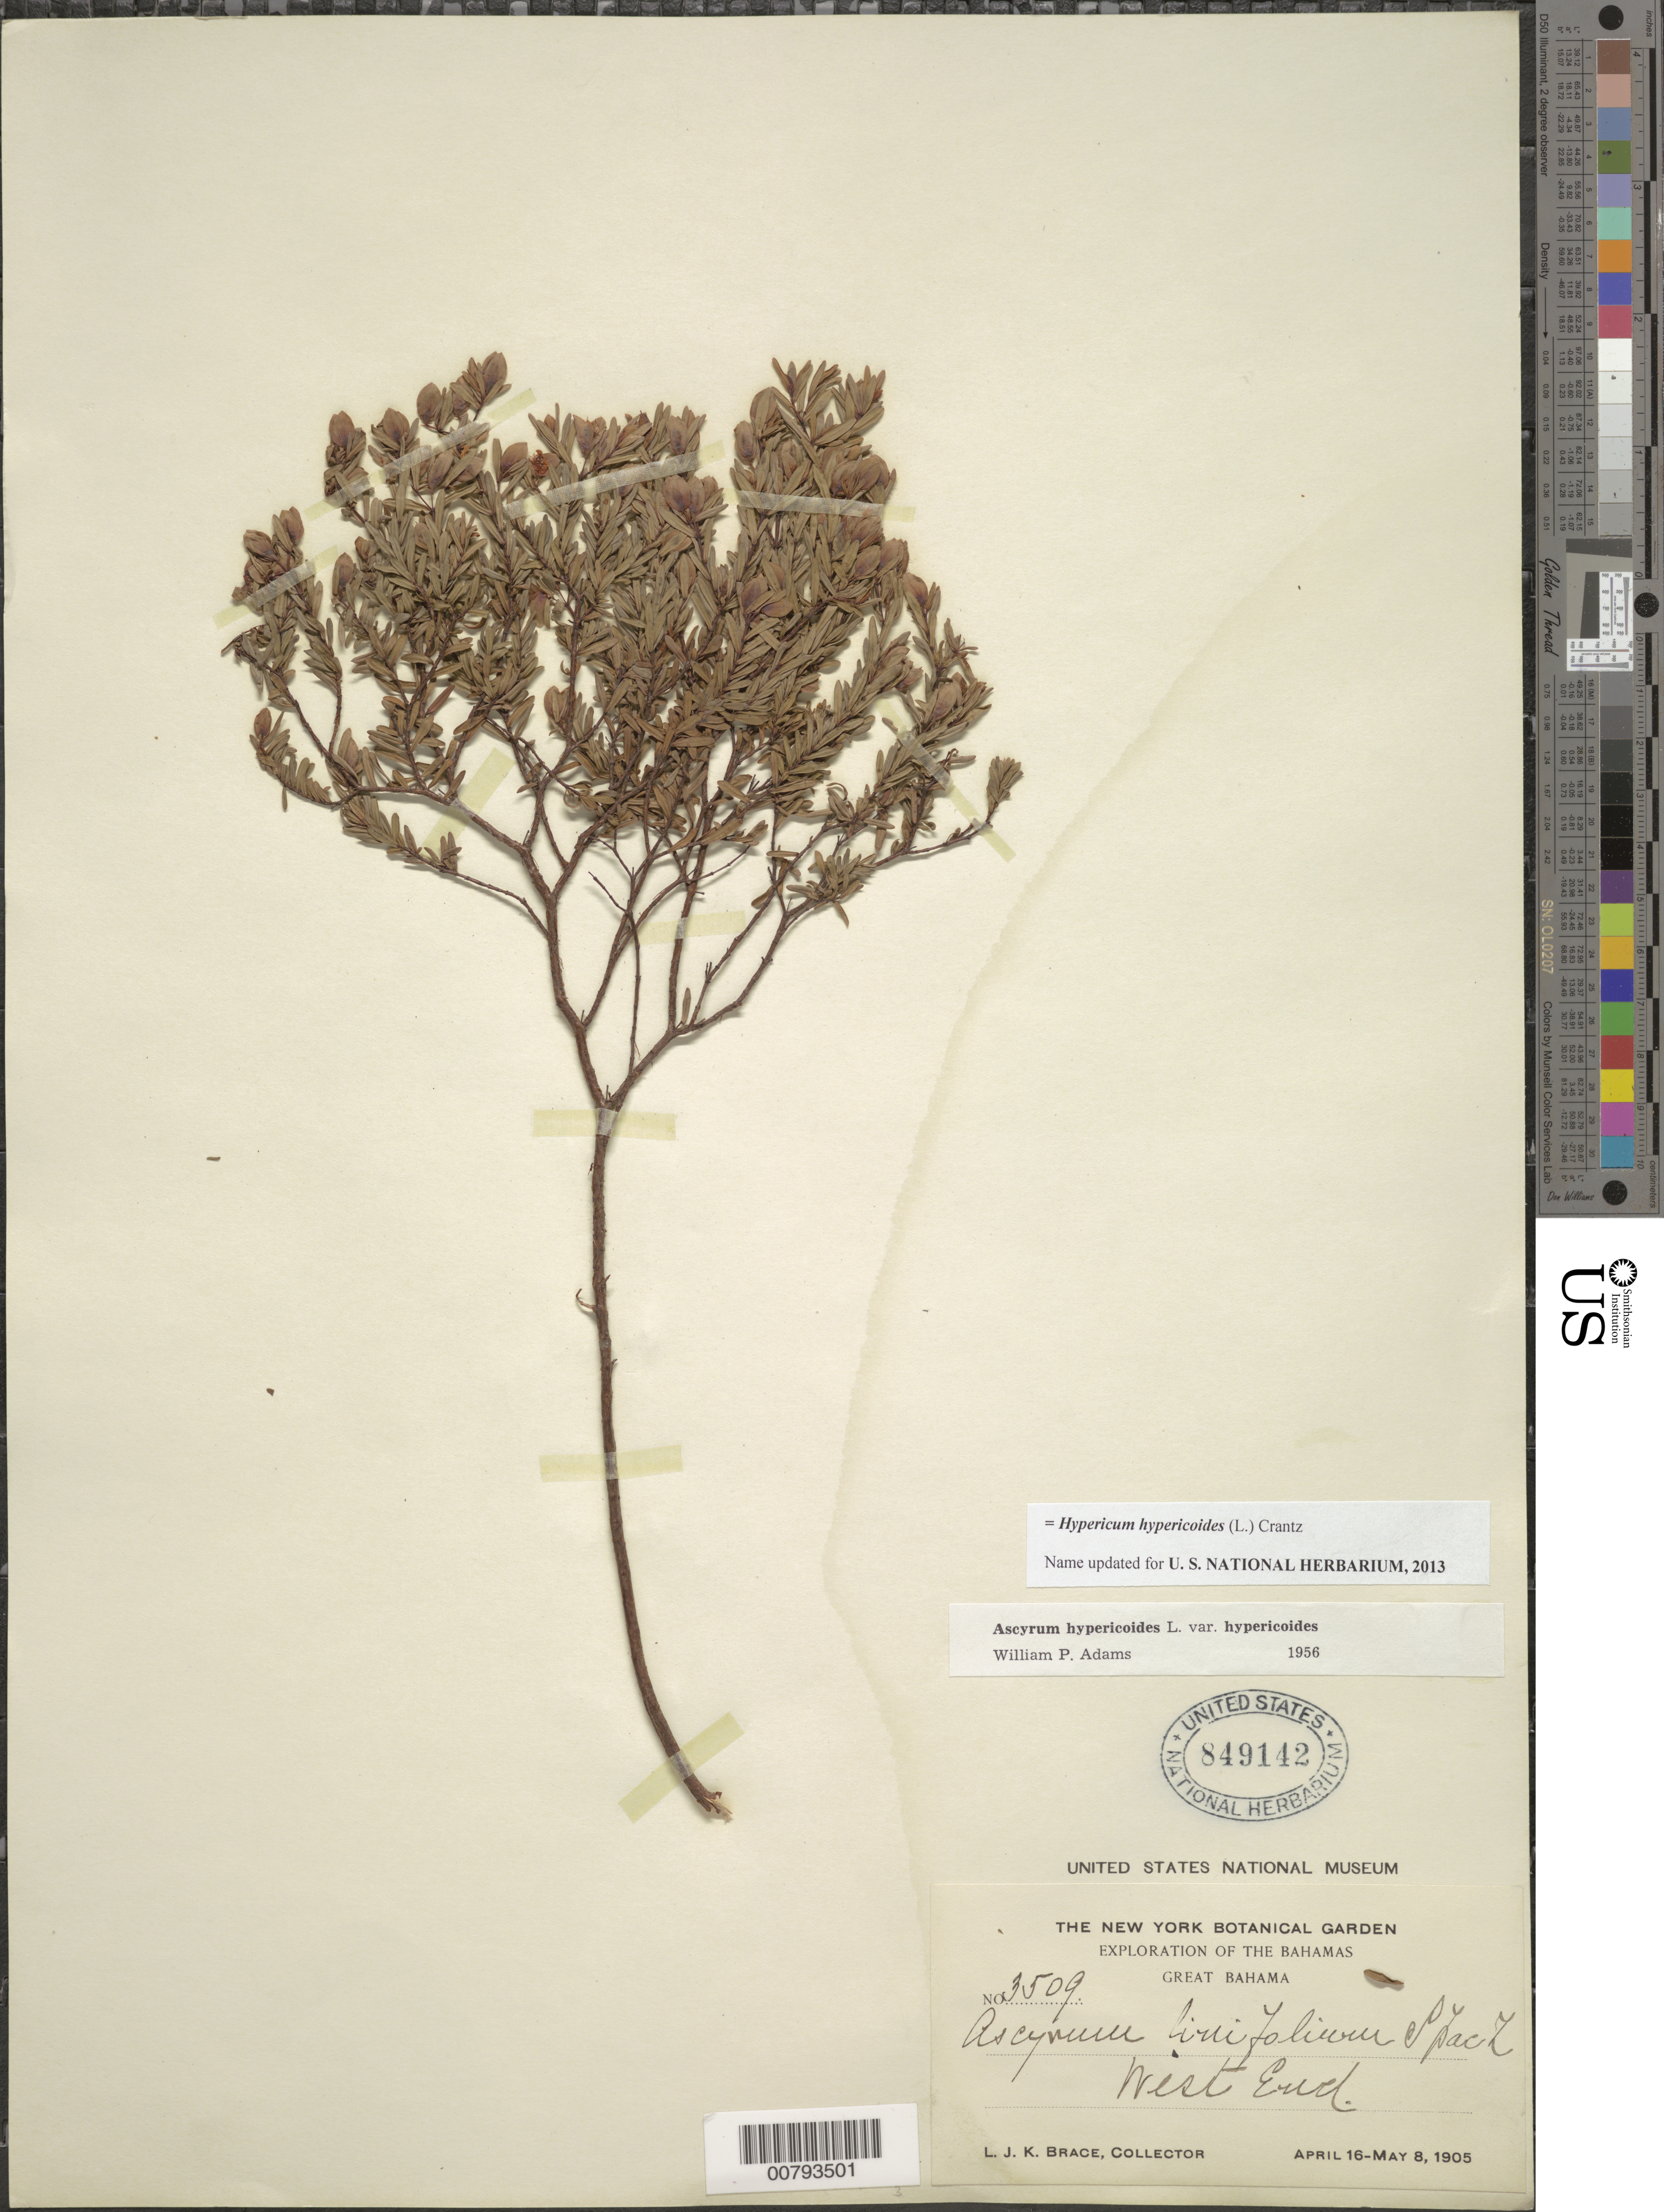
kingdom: Plantae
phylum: Tracheophyta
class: Magnoliopsida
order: Malpighiales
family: Hypericaceae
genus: Hypericum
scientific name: Hypericum hypericoides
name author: (L.) Crantz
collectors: L. J. K. Brace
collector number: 3509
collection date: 1905-04-16/1905-05-08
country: Bahamas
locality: Great Bahama. West End.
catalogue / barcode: US 849142